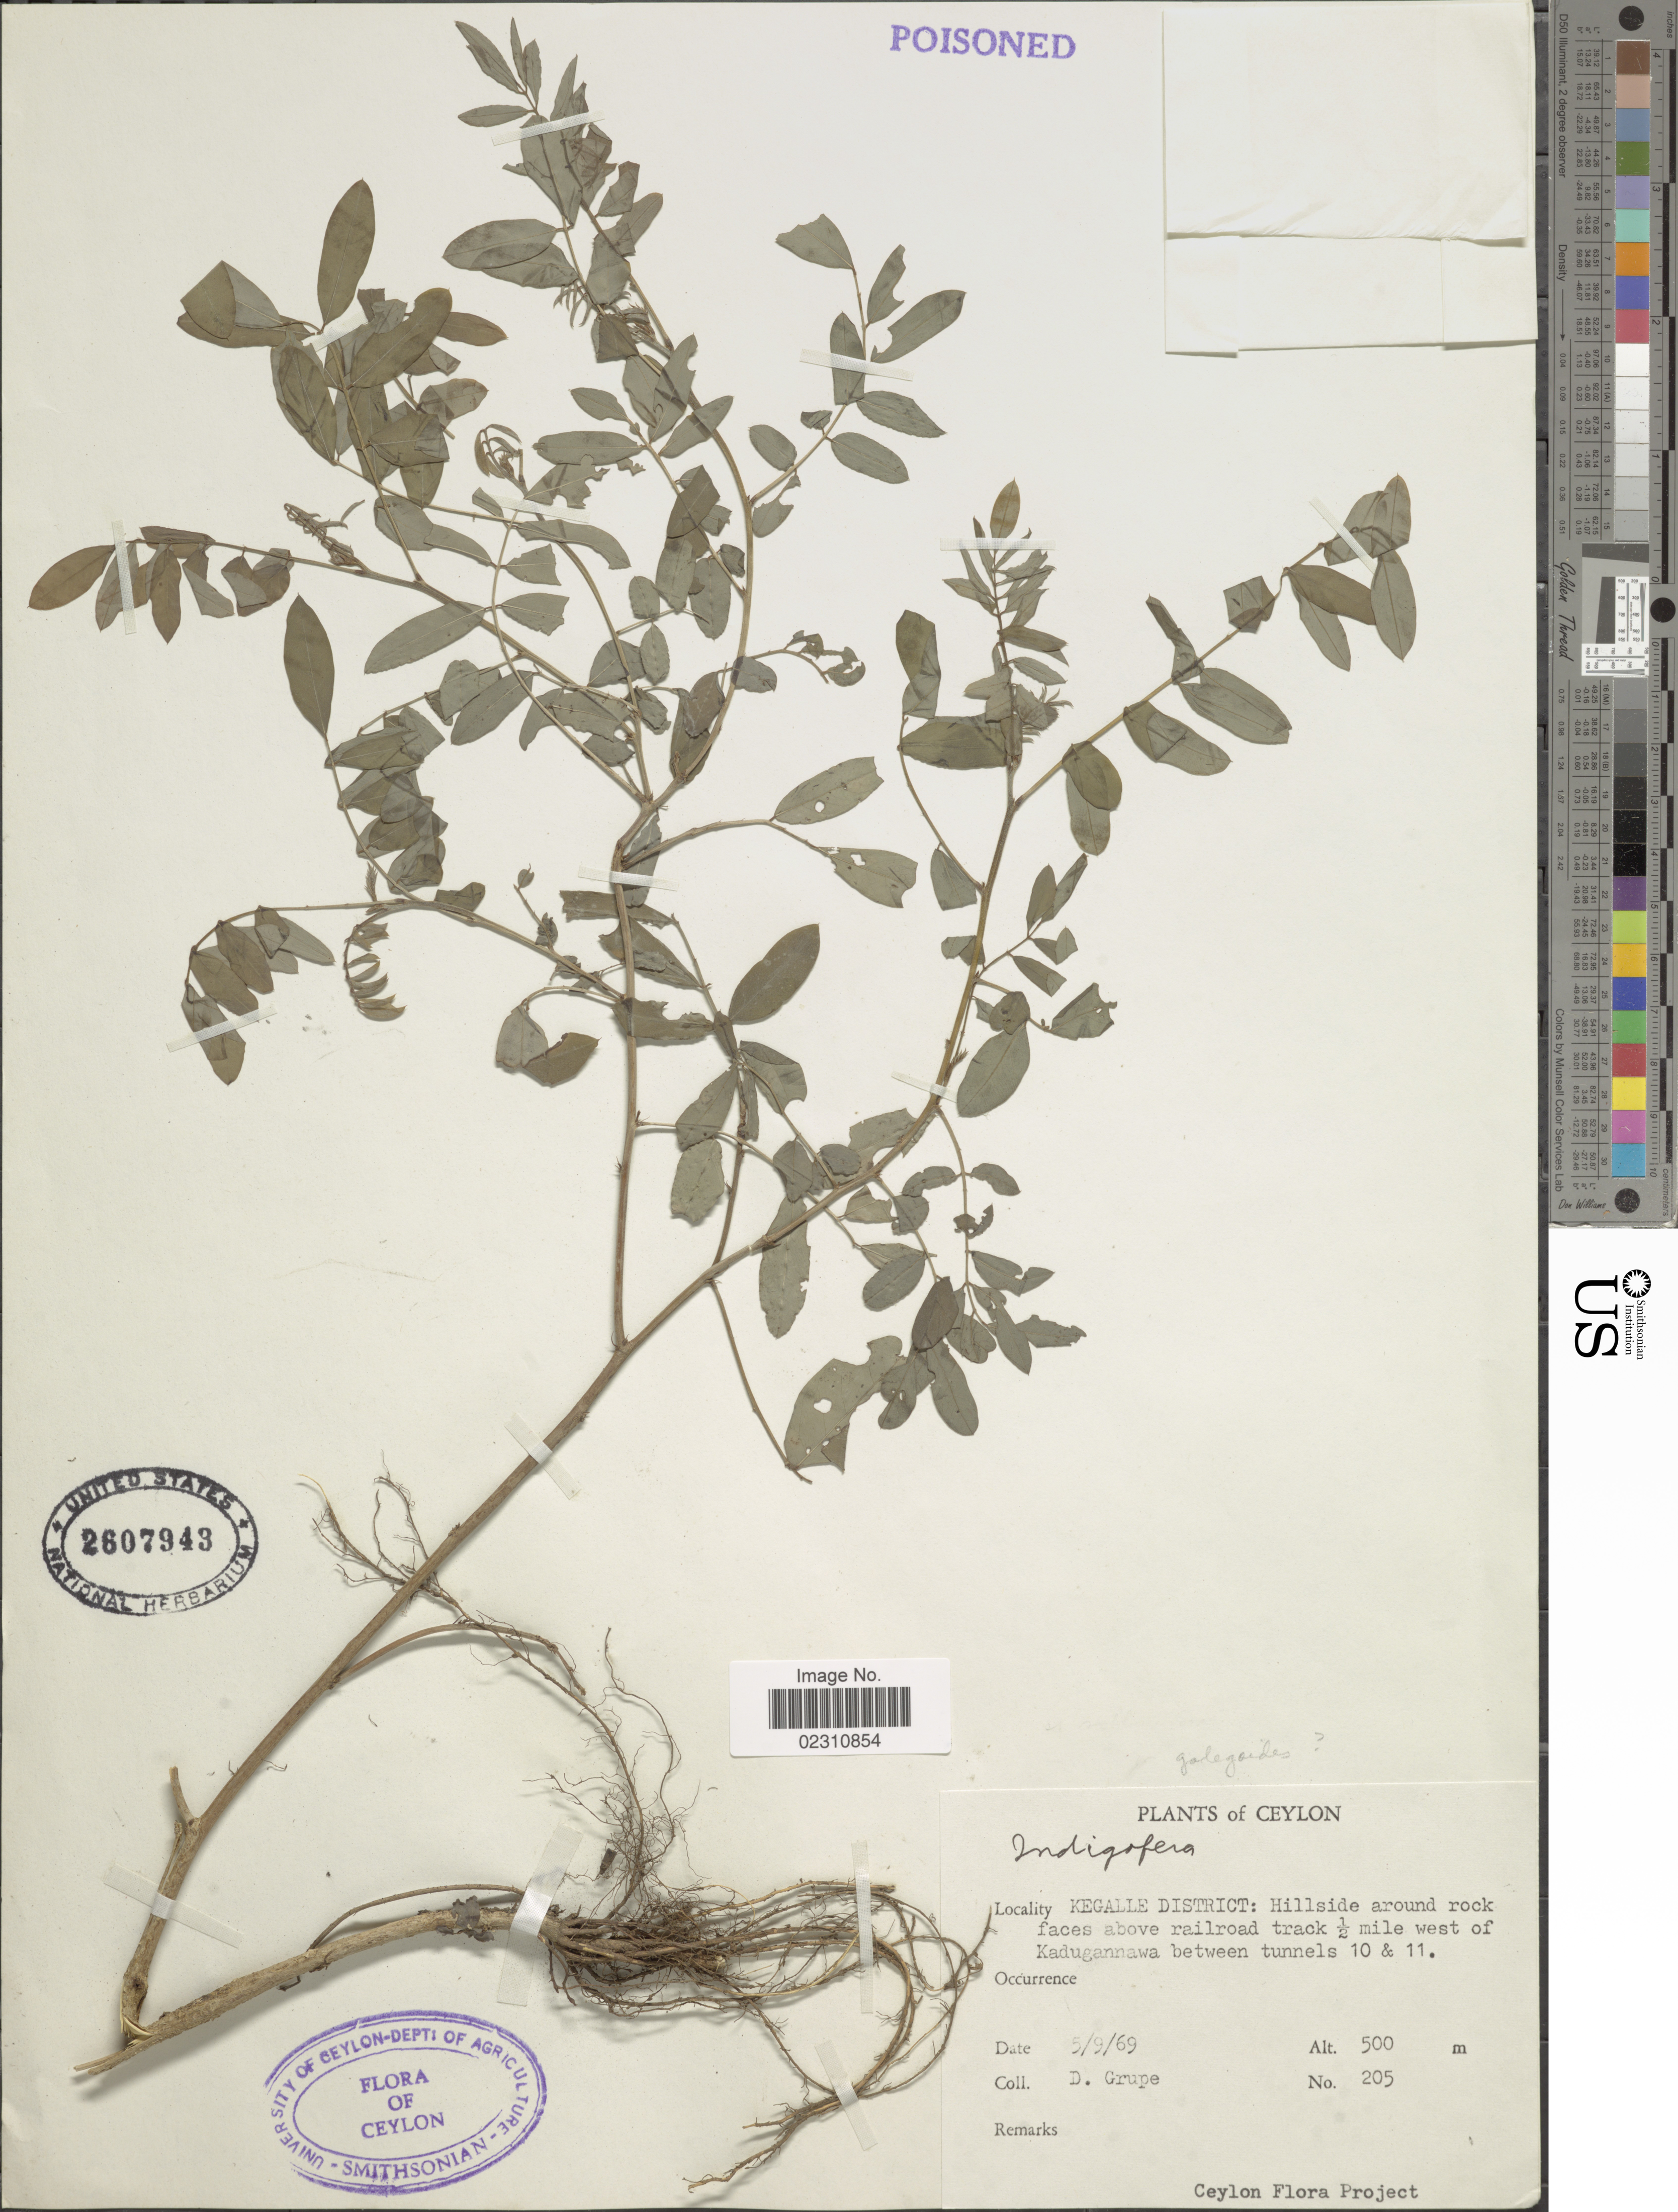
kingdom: Plantae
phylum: Tracheophyta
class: Magnoliopsida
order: Fabales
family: Fabaceae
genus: Indigofera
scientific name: Indigofera galegoides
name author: DC.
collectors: D. Grupe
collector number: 205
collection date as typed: Transcribed d/m/y: 5/9/69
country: Sri Lanka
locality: Kegalle District: Hillside around rock faces above railroad track ½ mile west of Kadugannawa between tunnels 10 & 11.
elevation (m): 500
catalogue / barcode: US 2607943